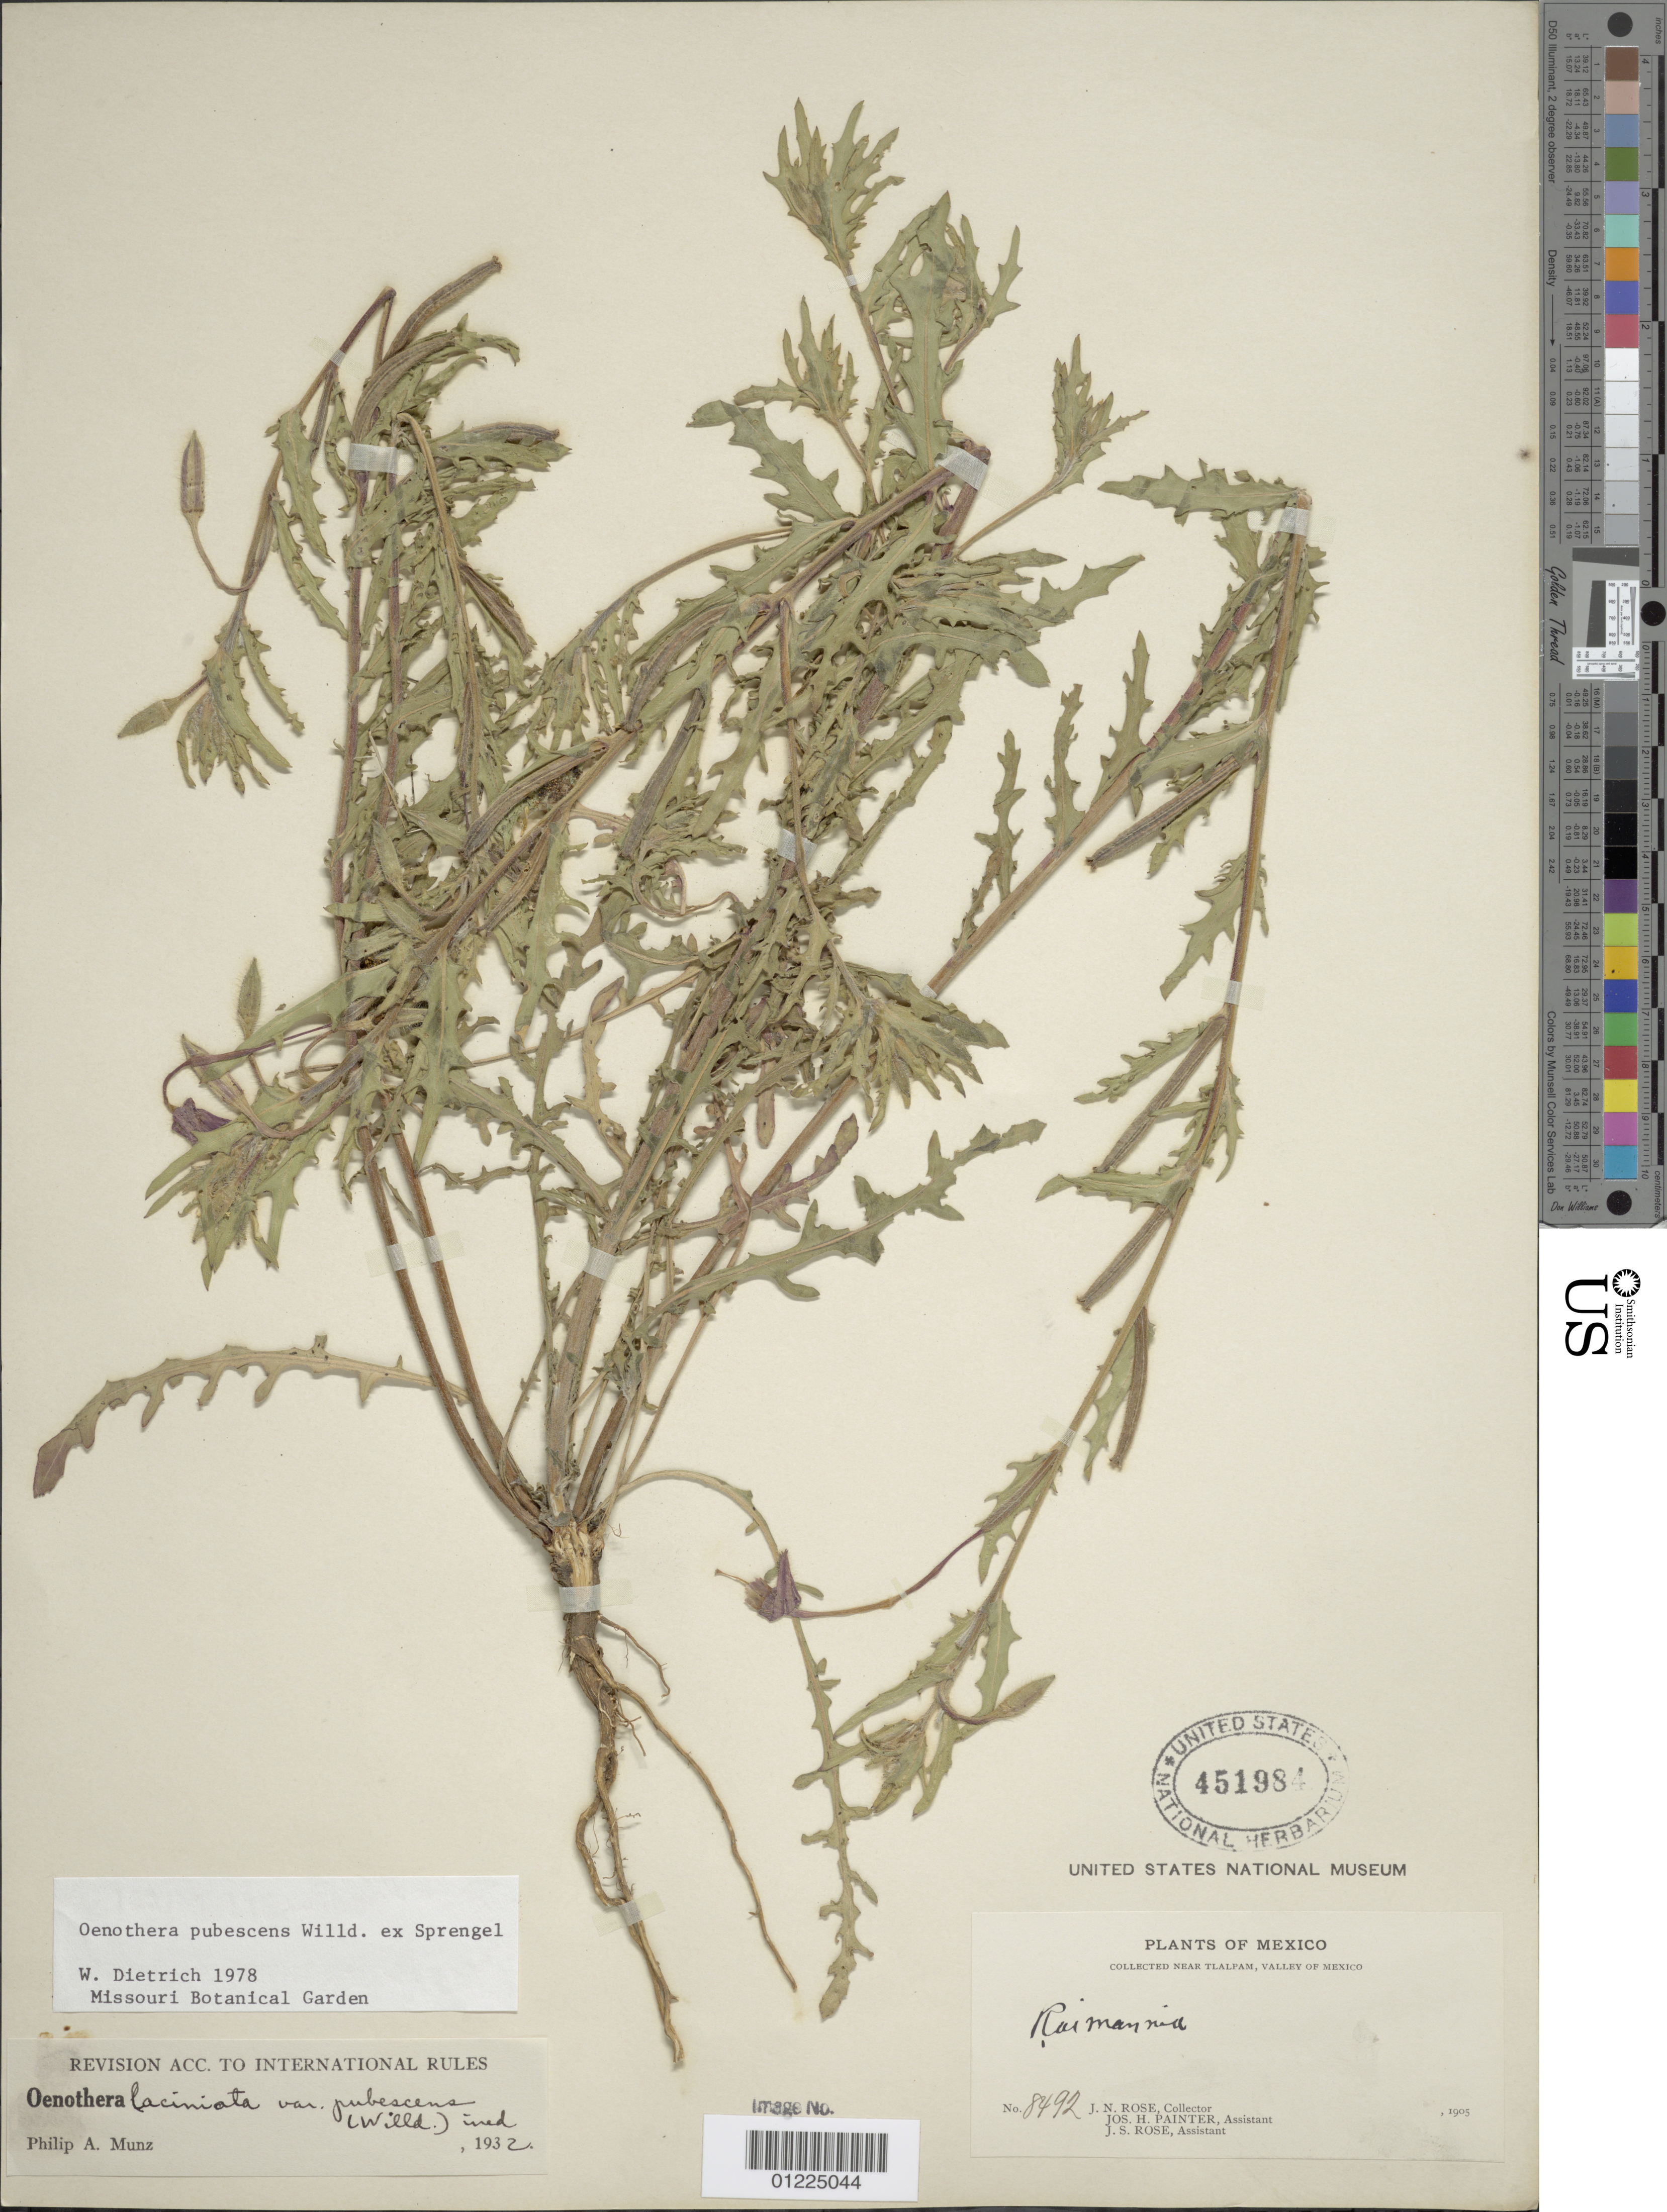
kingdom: Plantae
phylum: Tracheophyta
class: Magnoliopsida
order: Myrtales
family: Onagraceae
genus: Oenothera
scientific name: Oenothera pubescens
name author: Willd. ex Spreng.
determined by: Dietrich, W.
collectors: J. N. Rose, J. H. Painter & J. S. Rose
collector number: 8492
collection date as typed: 1905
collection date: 1905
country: Mexico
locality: Near Tlalpam, Valley of Mexico.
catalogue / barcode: US 451984